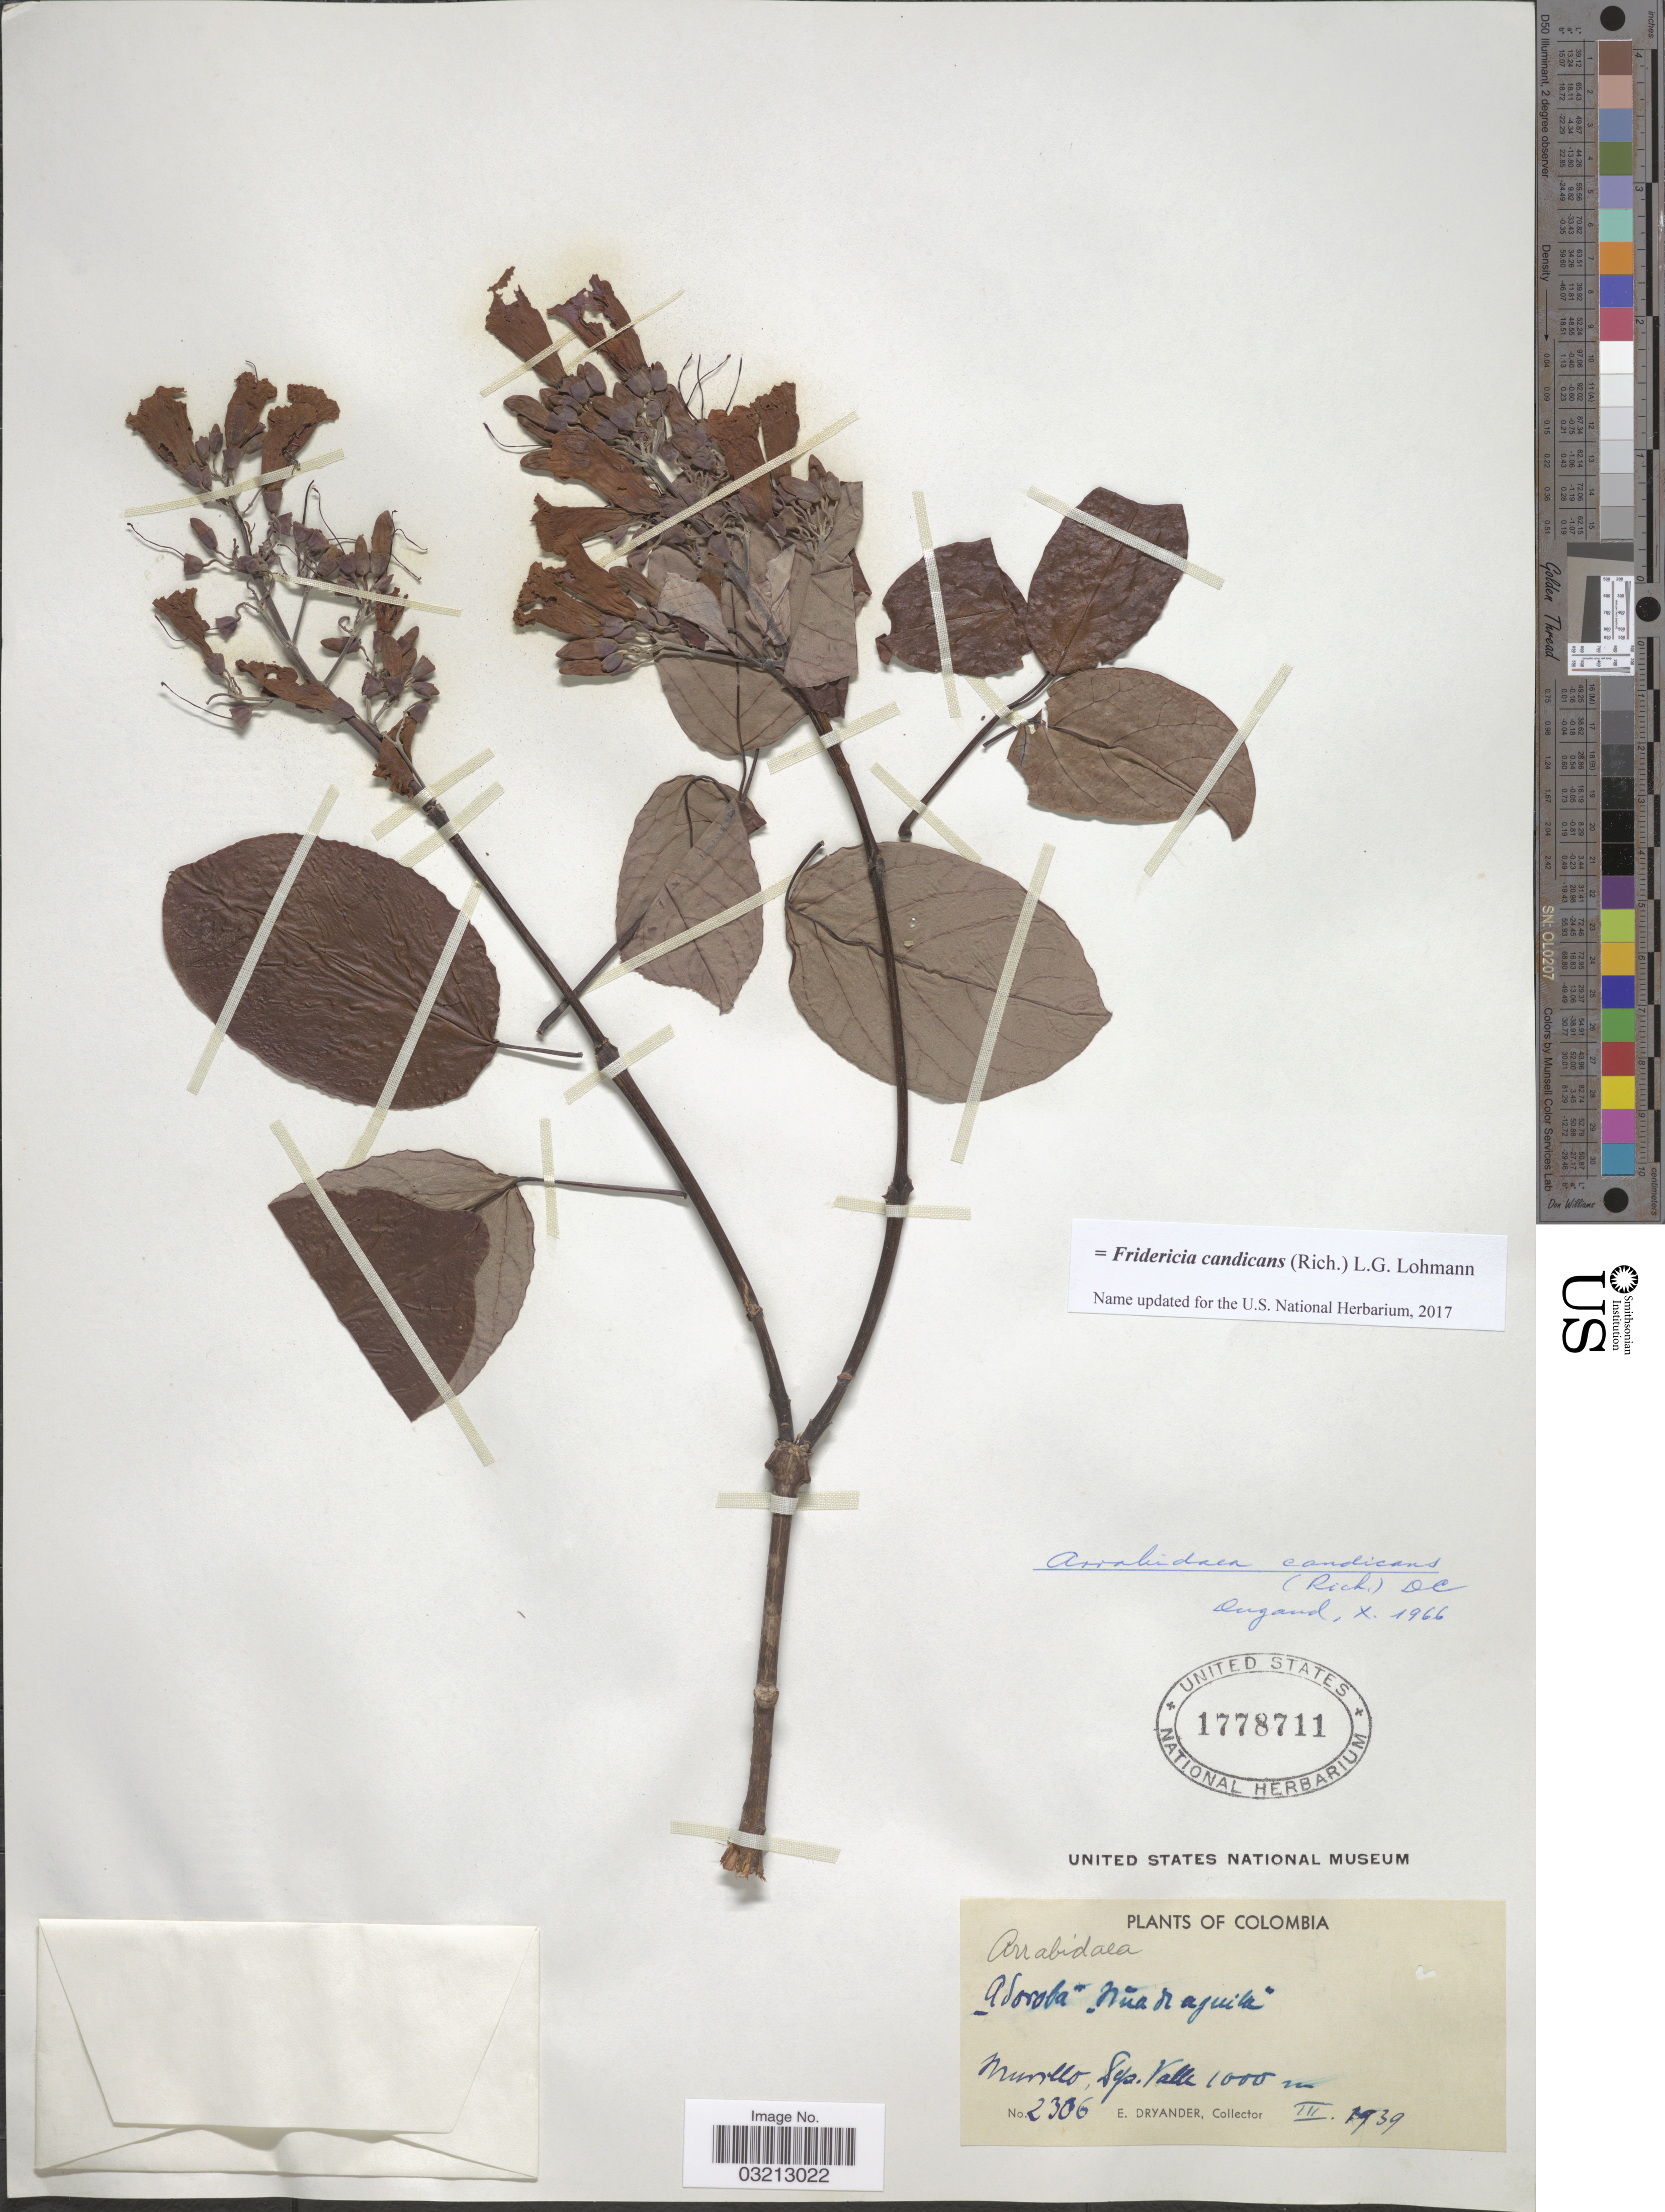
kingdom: Plantae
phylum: Tracheophyta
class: Magnoliopsida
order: Lamiales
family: Bignoniaceae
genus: Fridericia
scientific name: Fridericia candicans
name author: (Rich.) L.G. Lohmann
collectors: E. Dryander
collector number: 2306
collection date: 1939-03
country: Colombia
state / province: Valle del Cauca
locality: Murillo, Dep. Valle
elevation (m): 1000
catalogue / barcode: US 1778711